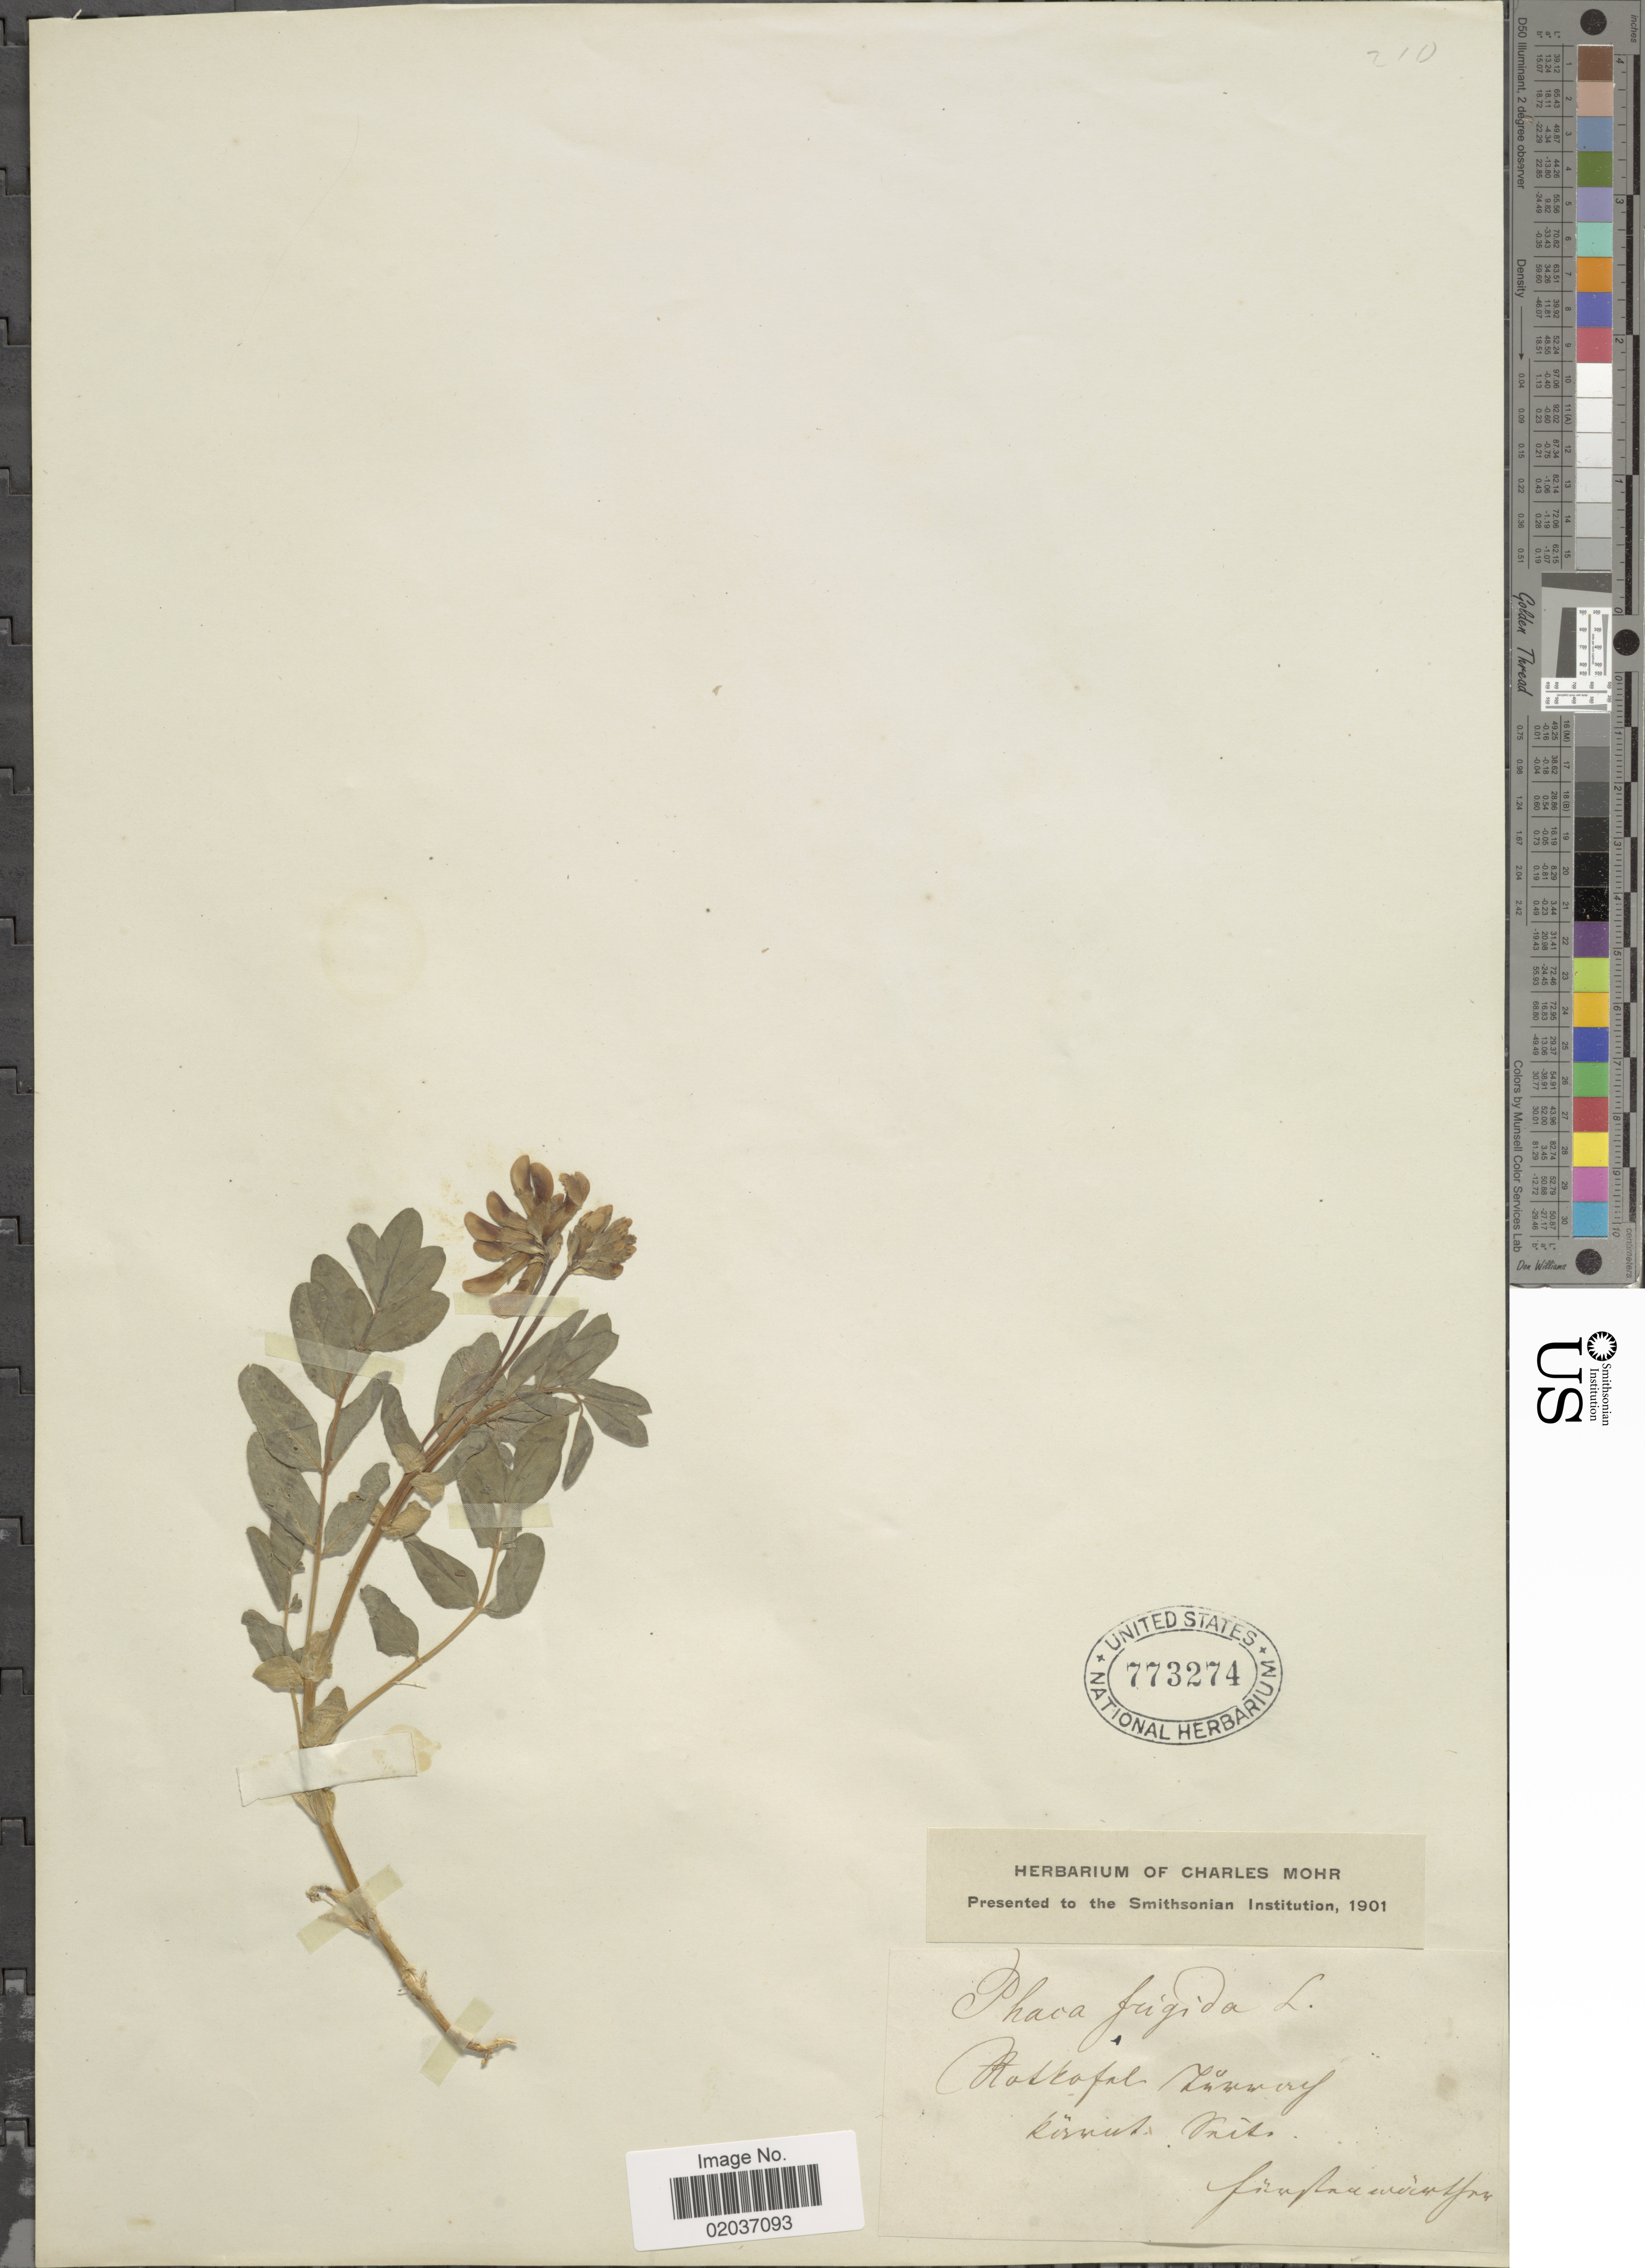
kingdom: Plantae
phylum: Tracheophyta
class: Magnoliopsida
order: Fabales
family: Fabaceae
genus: Astragalus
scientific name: Astragalus frigidus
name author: (L.) A. Gray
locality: Rotkofal [interpreted] X.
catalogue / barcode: US 773274